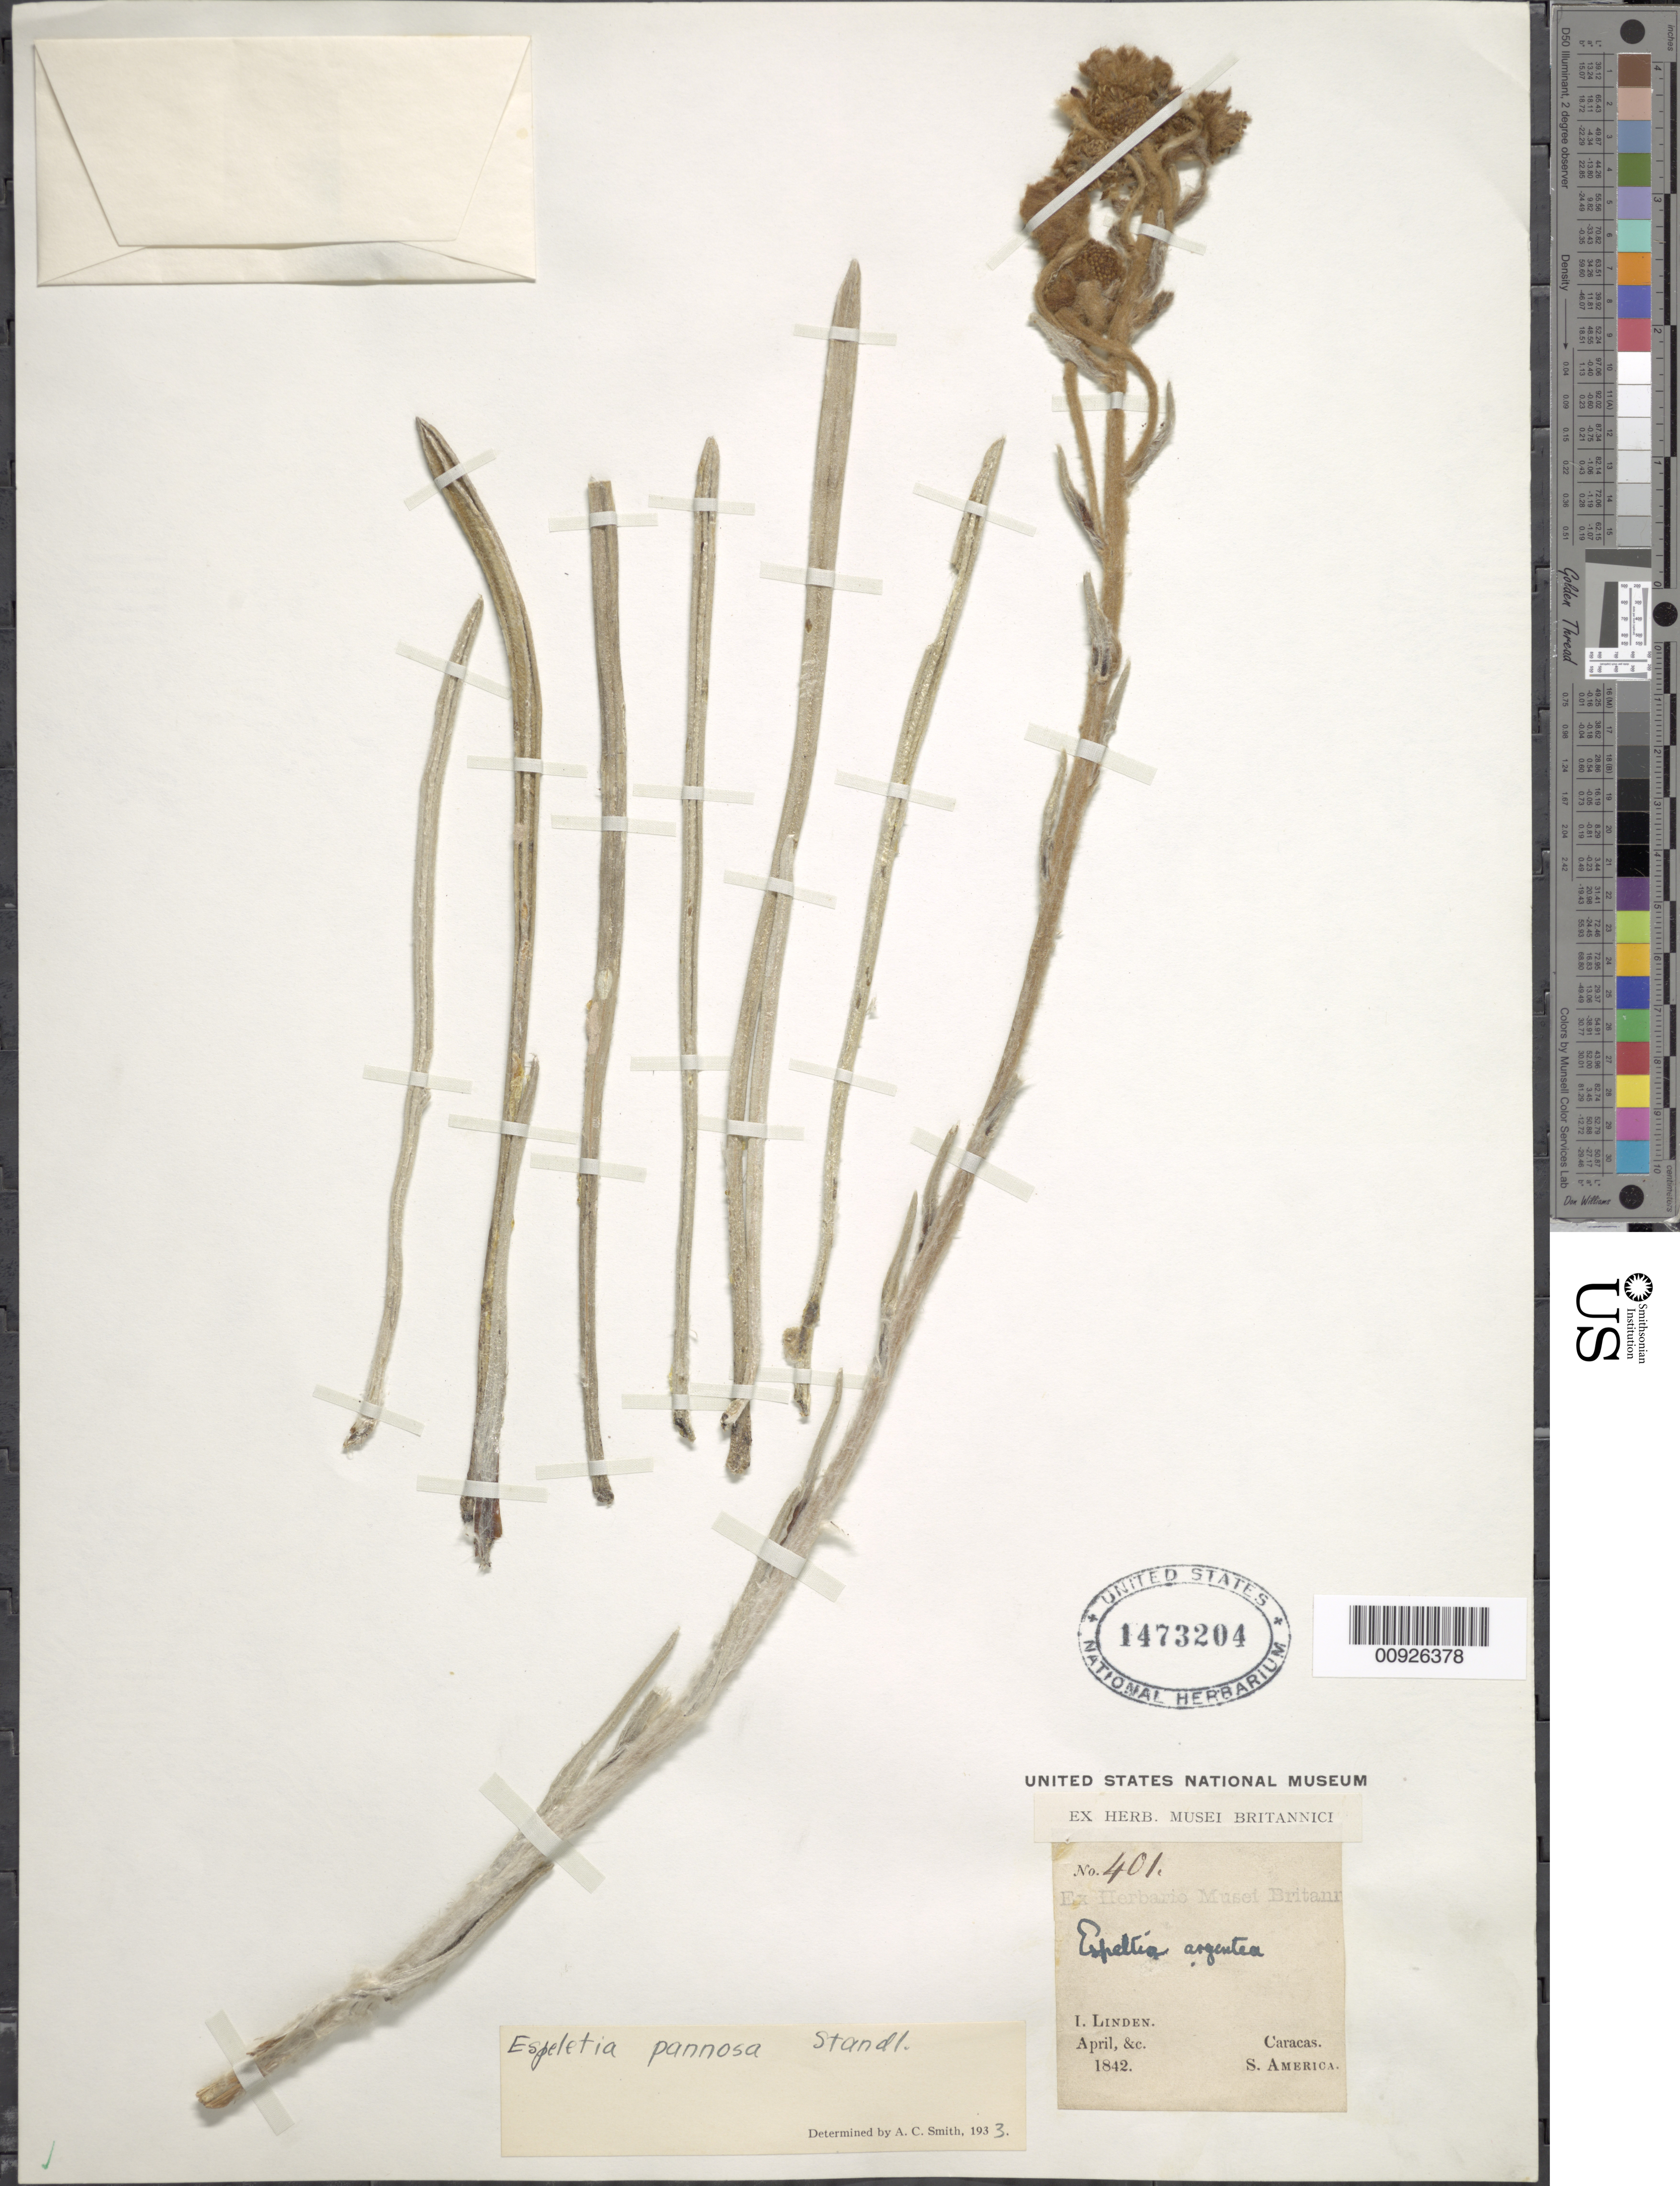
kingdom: Plantae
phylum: Tracheophyta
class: Magnoliopsida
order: Asterales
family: Asteraceae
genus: Espeletiopsis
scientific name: Espeletiopsis pannosa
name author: (Standl.) Cuatrec.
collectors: L. Linden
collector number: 401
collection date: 1842-04-01/1842-04-30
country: Venezuela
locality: Caracas.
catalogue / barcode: US 1473204